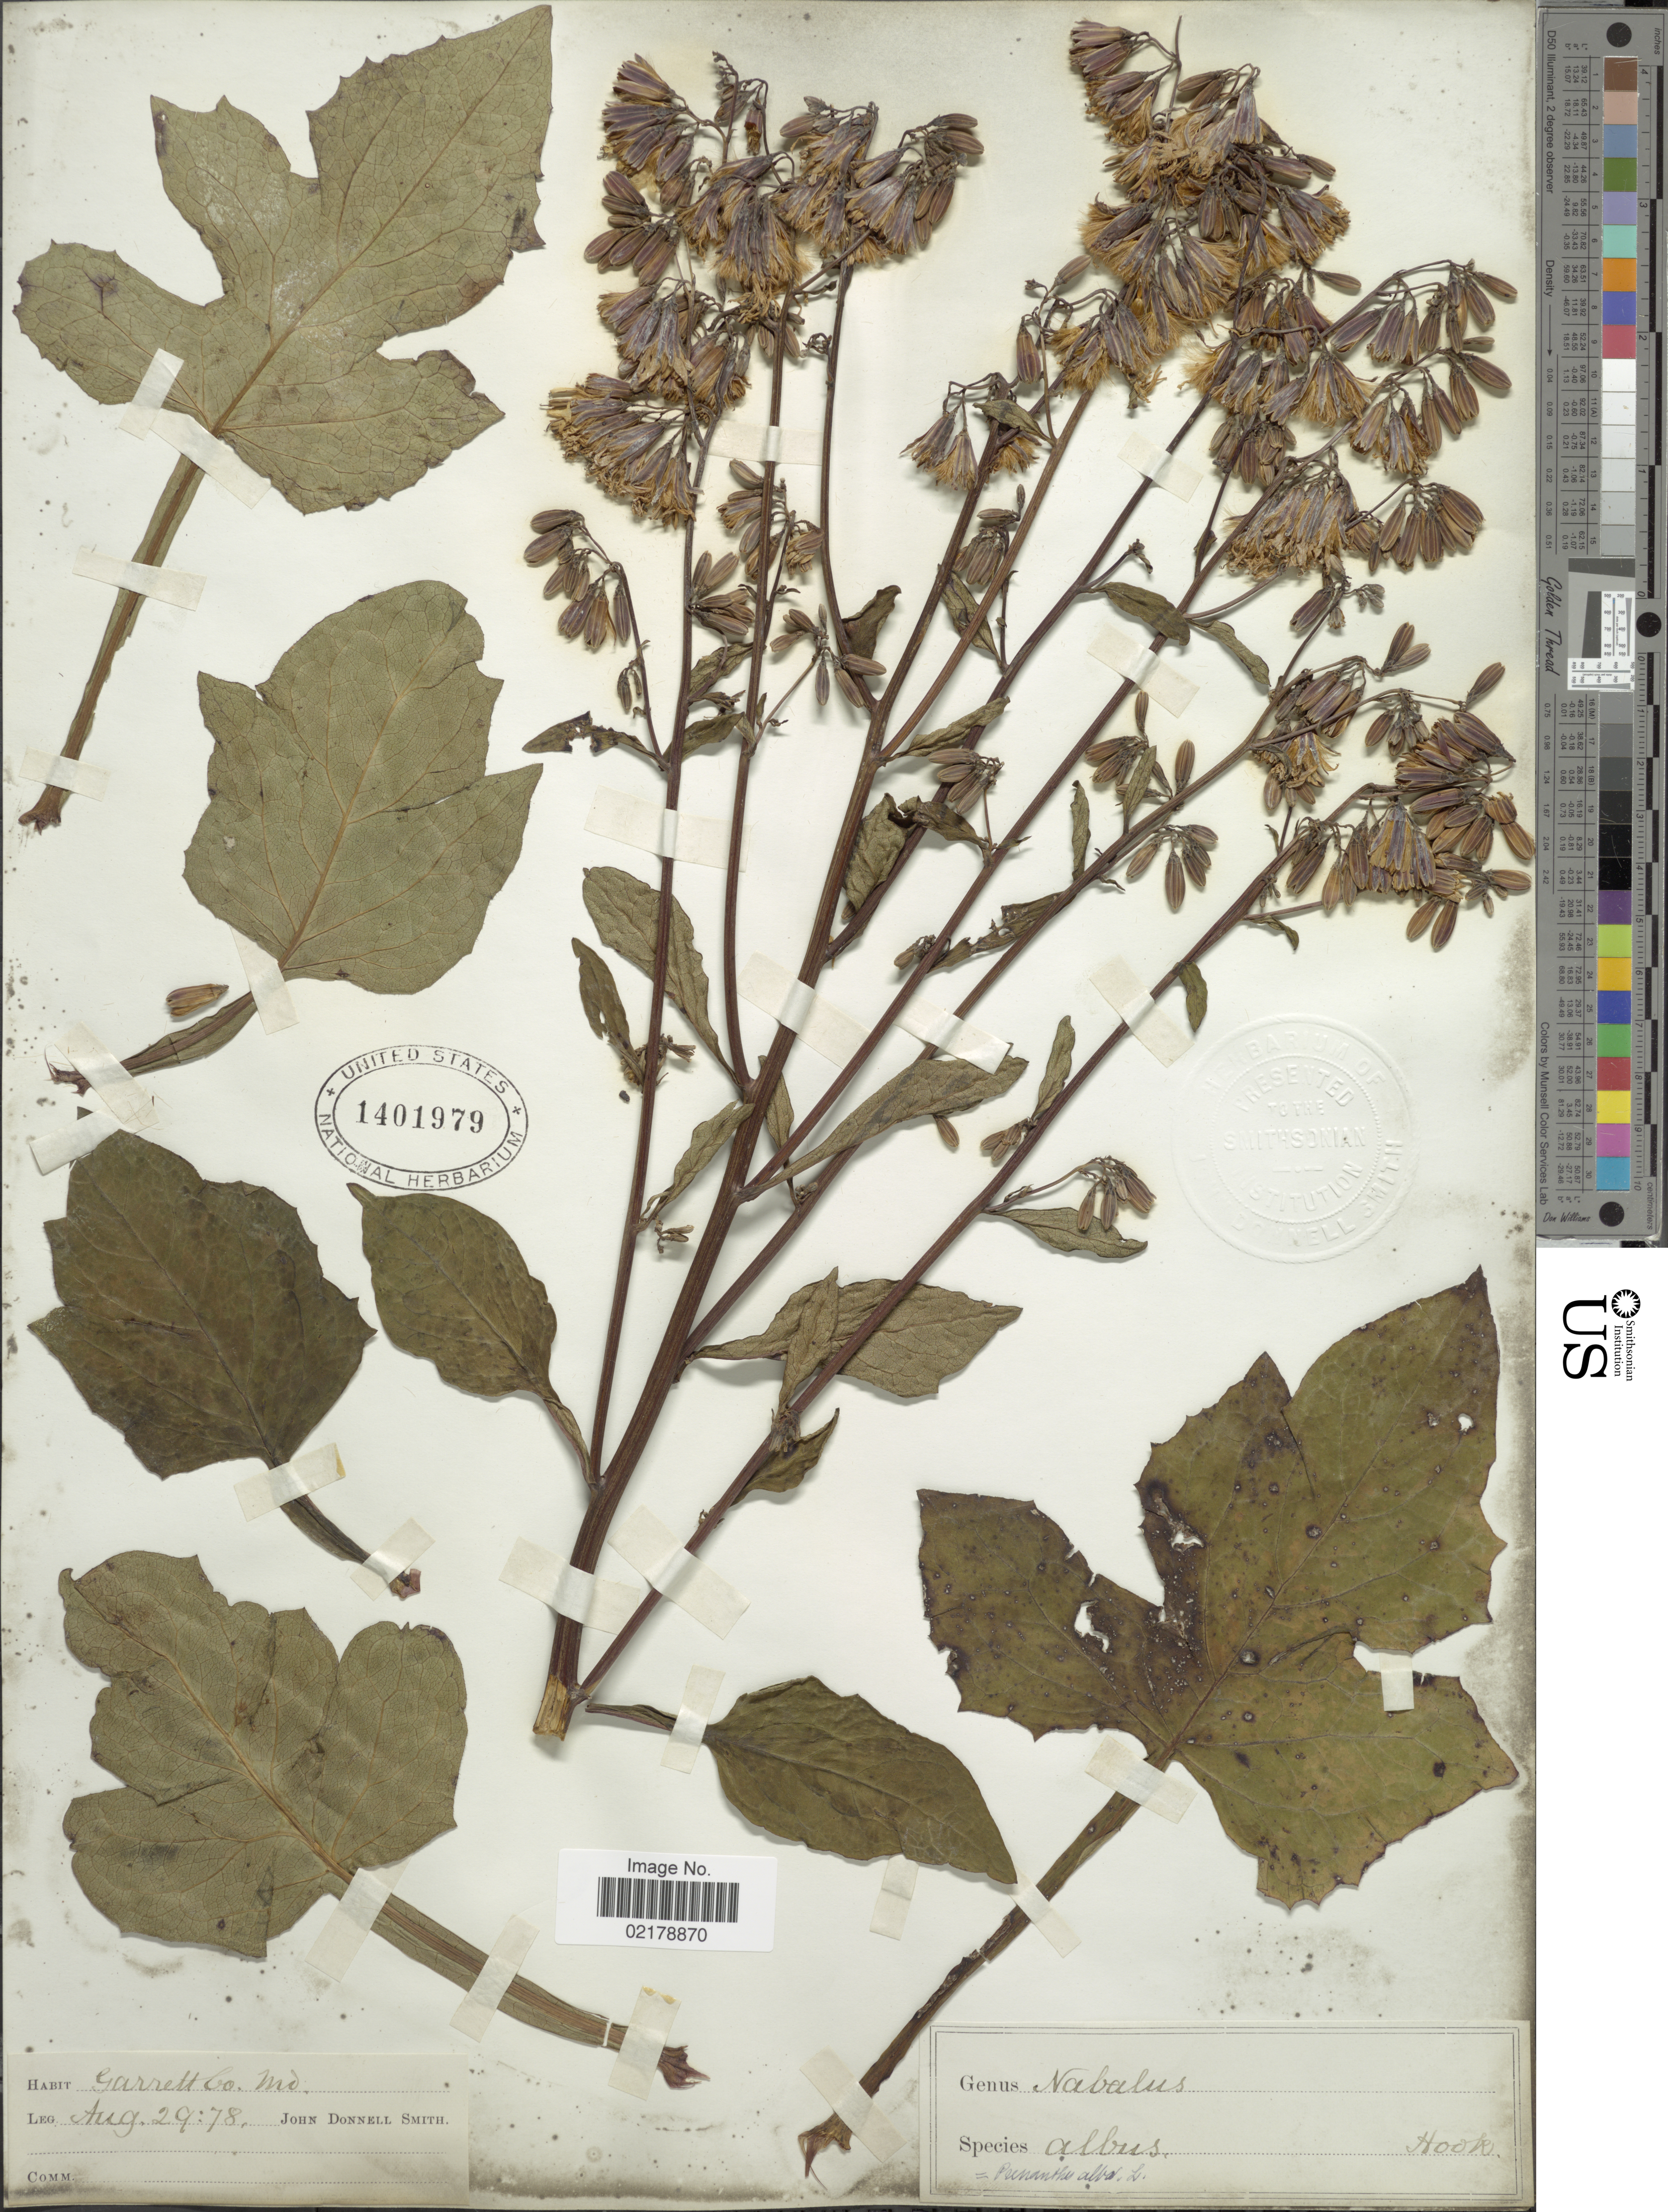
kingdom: Plantae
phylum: Tracheophyta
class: Magnoliopsida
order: Asterales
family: Asteraceae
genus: Nabalus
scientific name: Nabalus albus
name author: (L.) Hook.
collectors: J. Donnell Smith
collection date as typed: Transcribed d/m/y: 29/8/78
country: United States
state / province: Maryland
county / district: Garrett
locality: Garrett Co.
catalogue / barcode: US 1401979